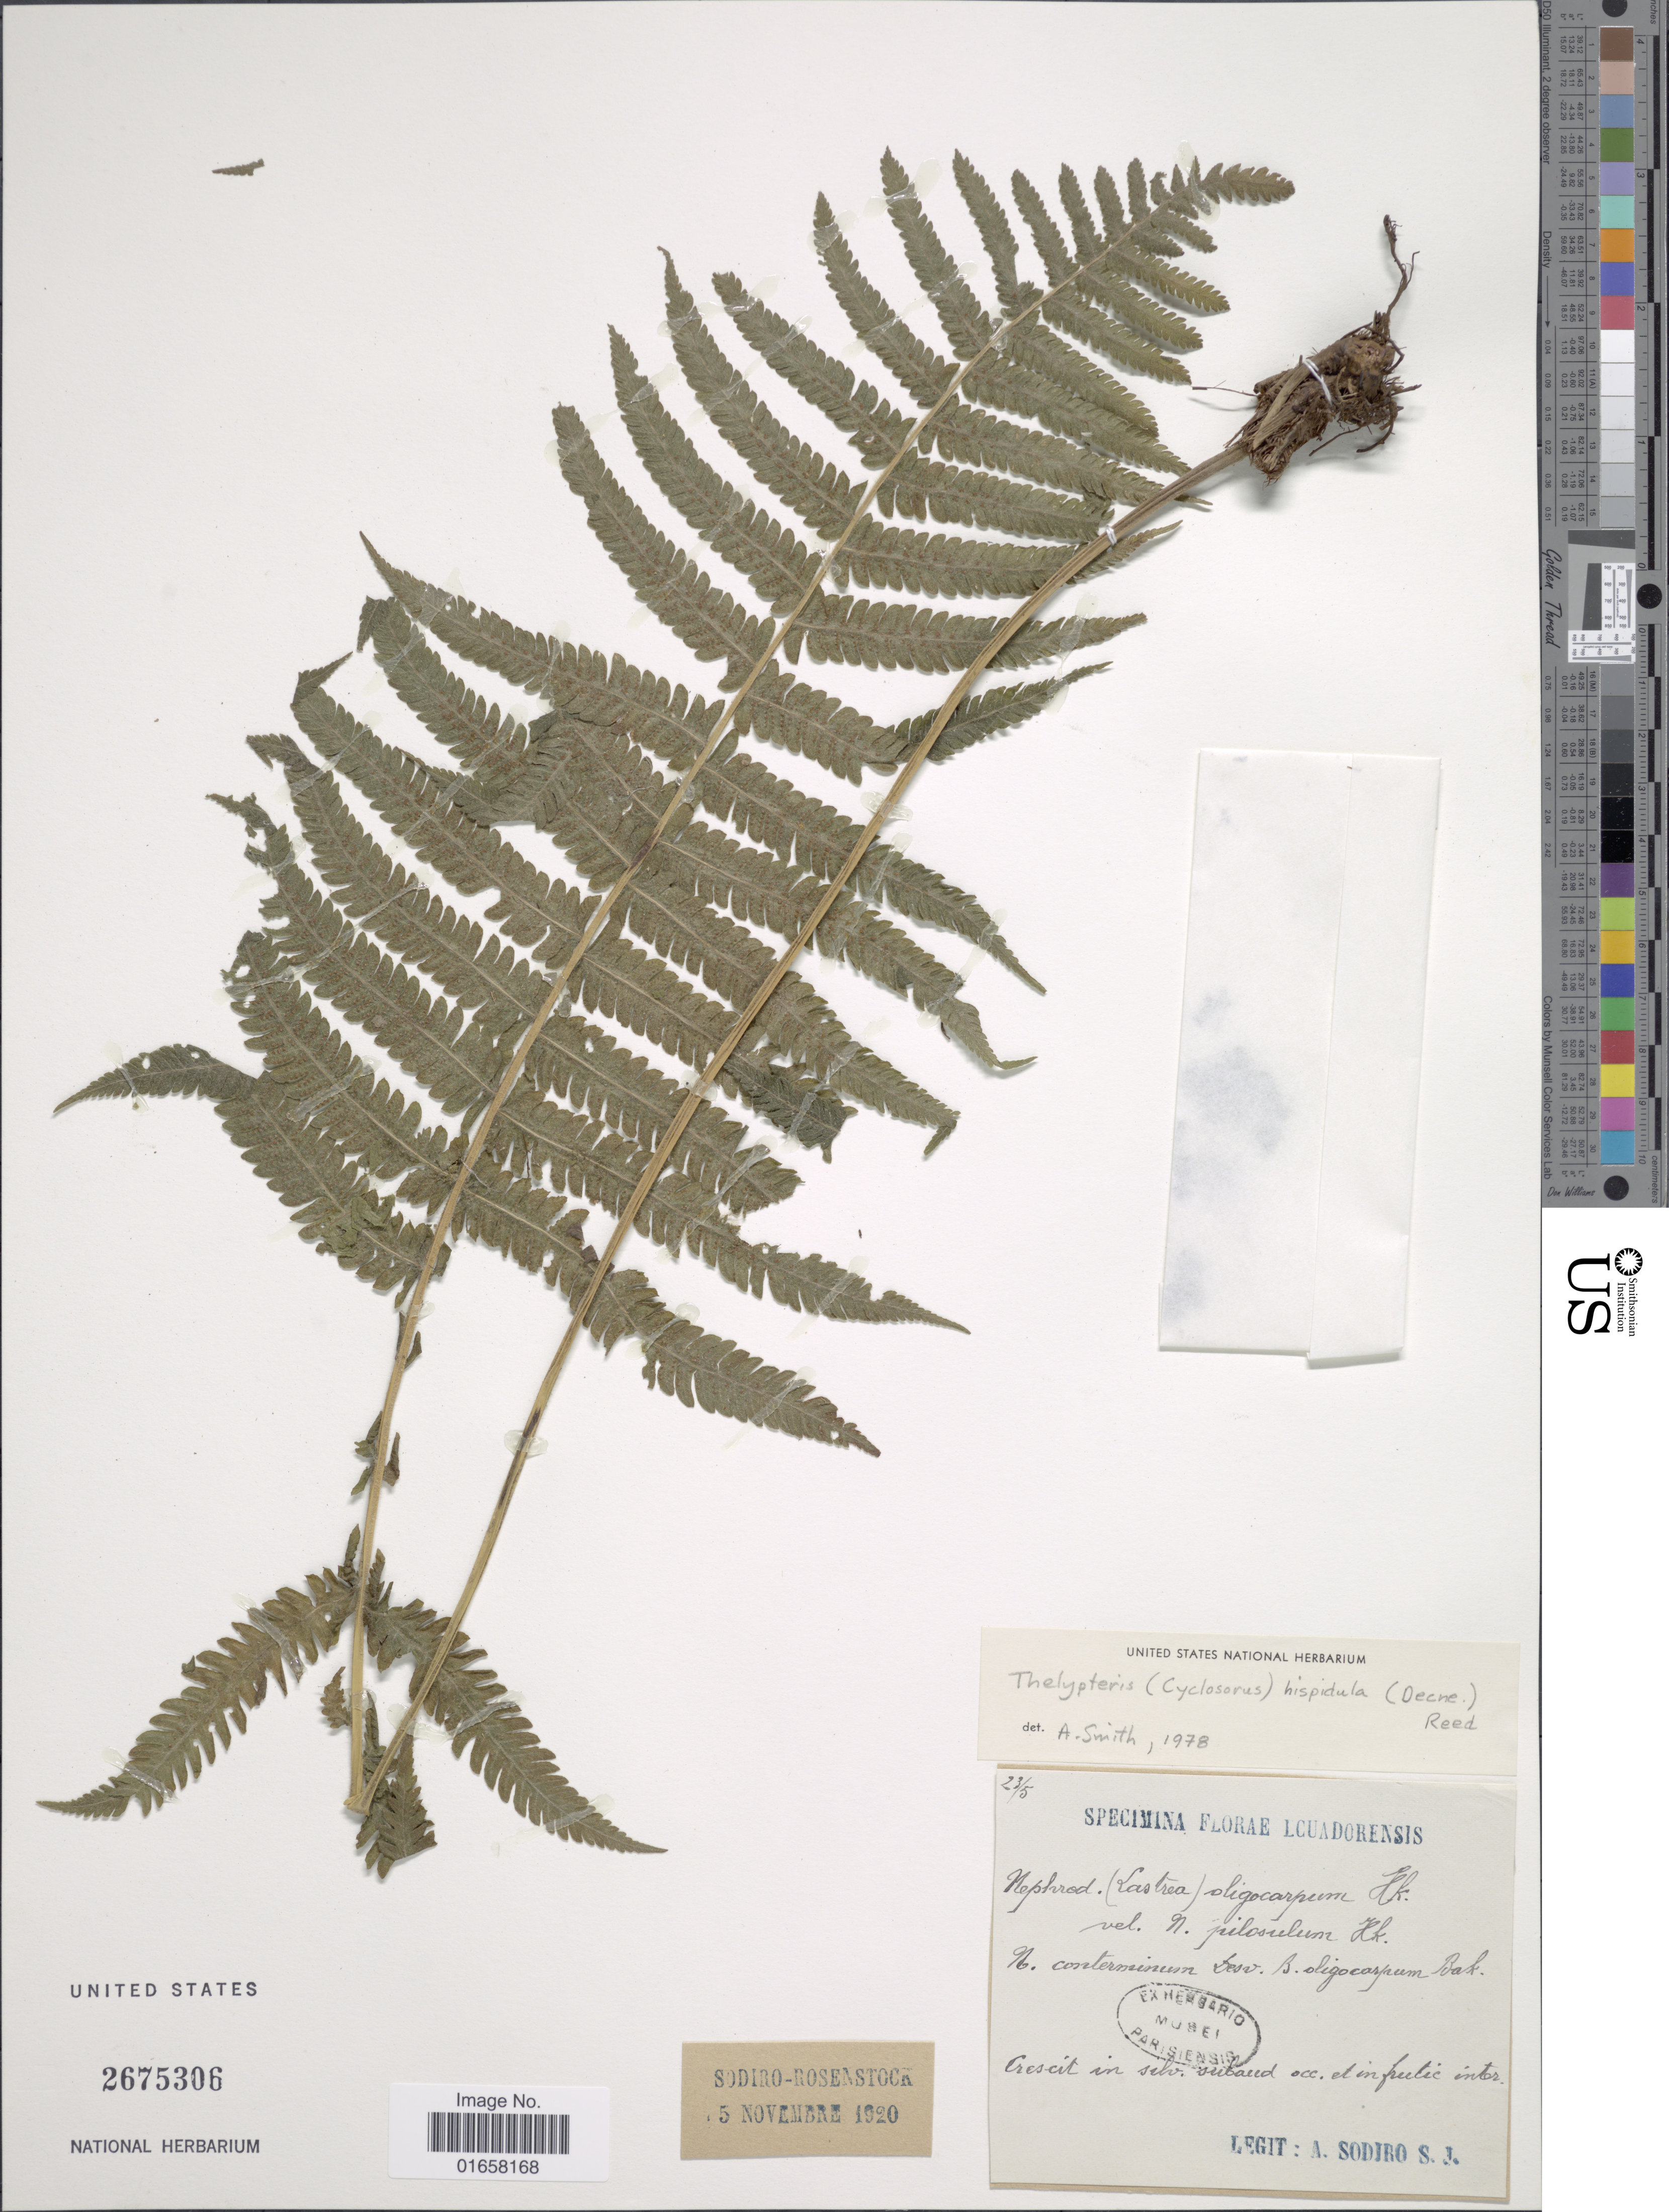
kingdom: Plantae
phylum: Tracheophyta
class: Polypodiopsida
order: Polypodiales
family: Thelypteridaceae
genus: Christella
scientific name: Christella hispidula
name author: (Decne.) Holttum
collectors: A. Sodiro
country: Ecuador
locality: Crescit in silv. suband occ. et in frutic inter.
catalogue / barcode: US 2675306